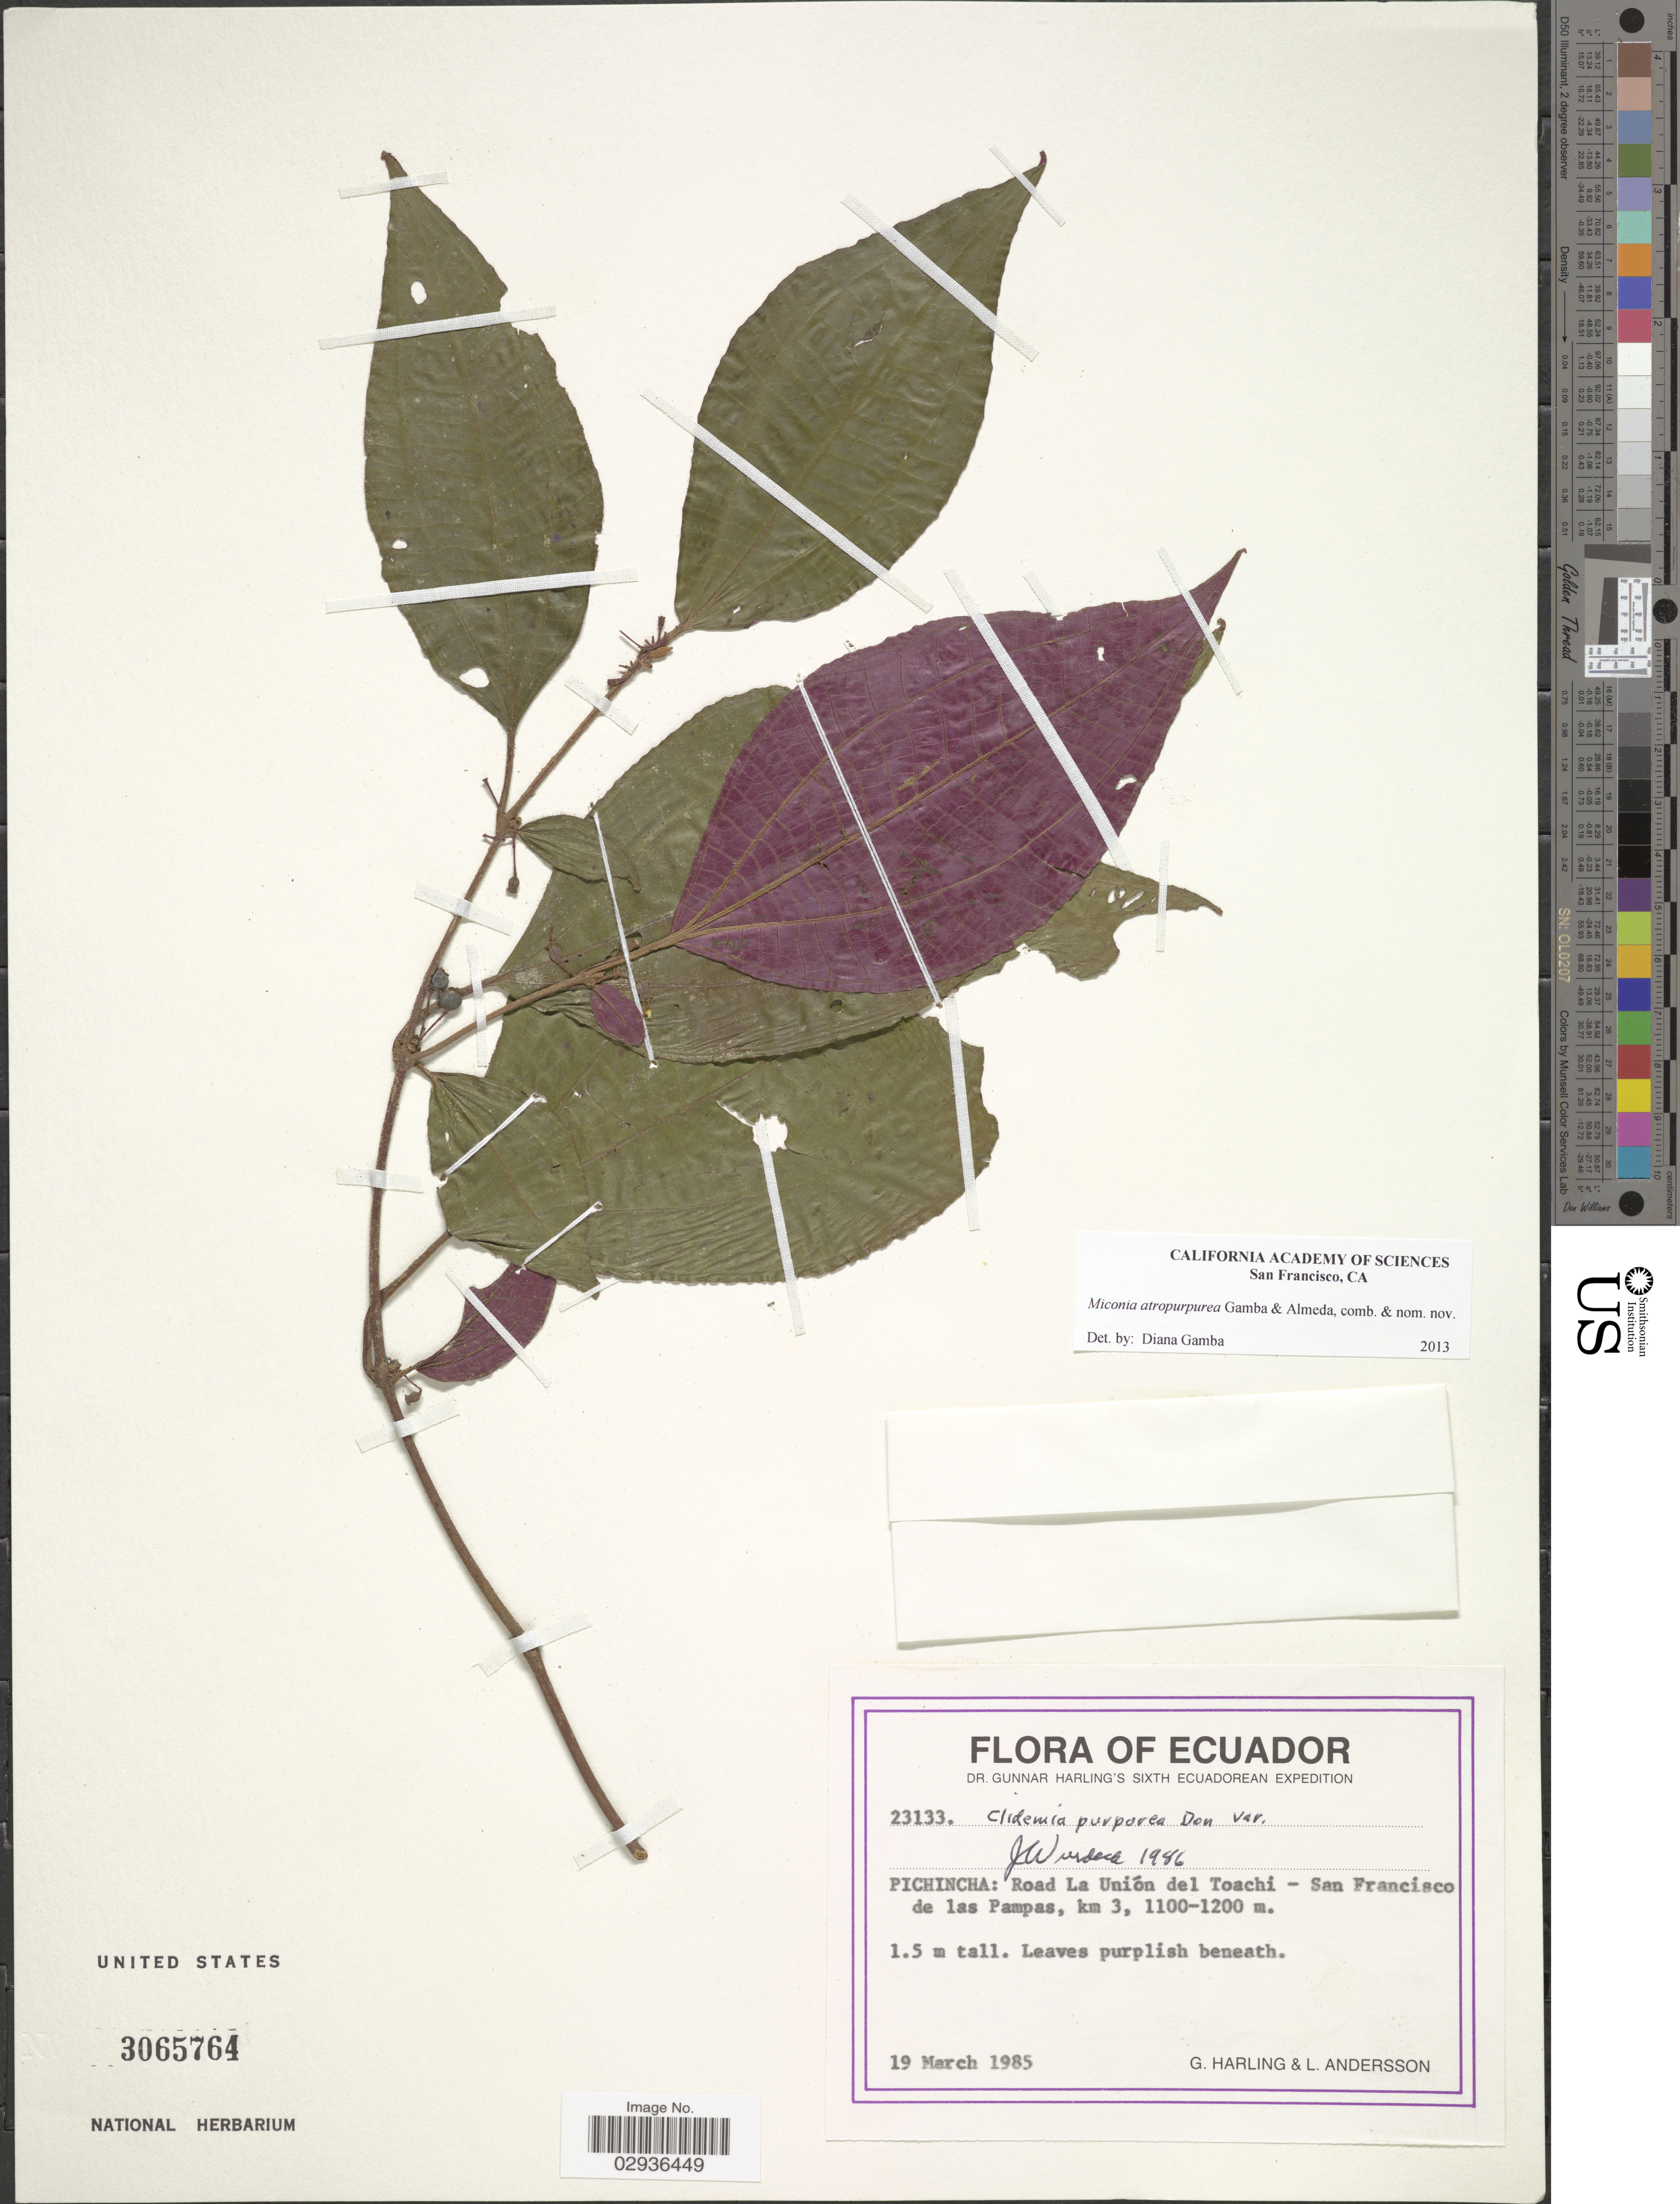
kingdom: Plantae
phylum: Tracheophyta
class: Magnoliopsida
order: Myrtales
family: Melastomataceae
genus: Miconia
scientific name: Miconia atropurpurea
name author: Gamba & Almeda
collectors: G. Harling & L. Andersson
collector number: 23133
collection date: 1985-03-19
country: Ecuador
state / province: Pichincha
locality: Road La Unión del Toachi - San Francisco de las Pampas, km 3.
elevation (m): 1100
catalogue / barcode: US 3065764